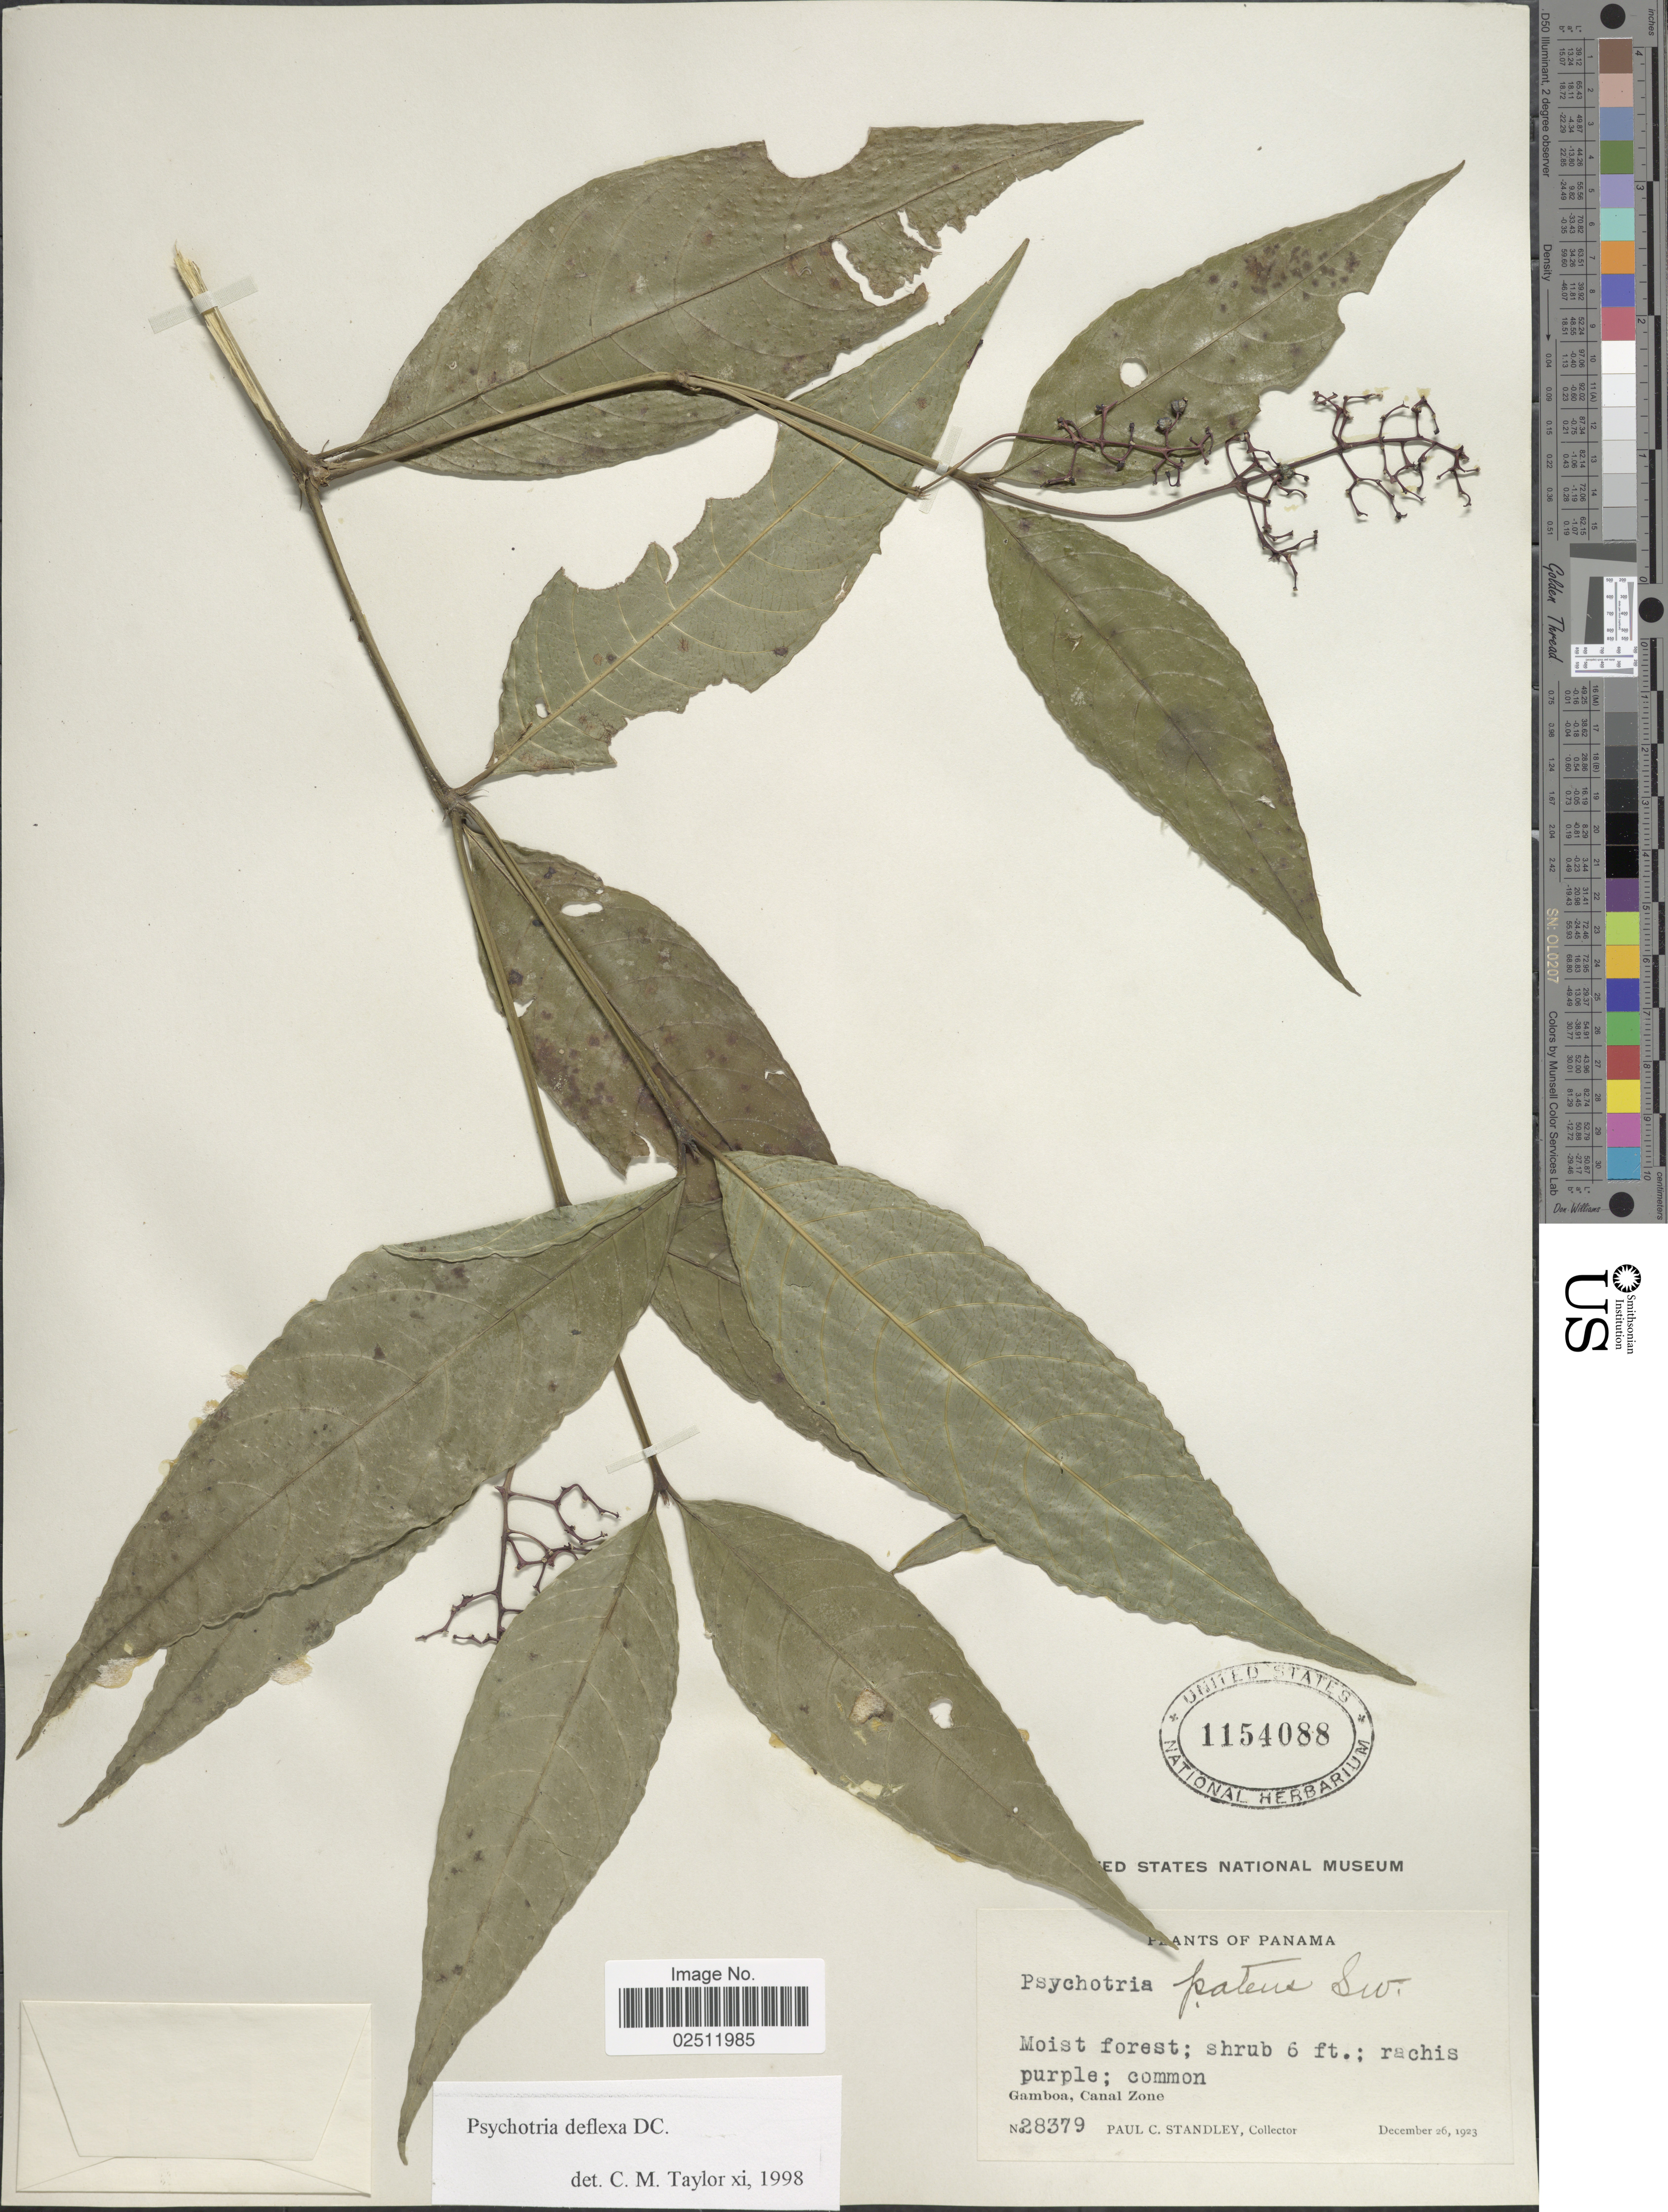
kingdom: Plantae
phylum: Tracheophyta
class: Magnoliopsida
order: Gentianales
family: Rubiaceae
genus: Psychotria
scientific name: Psychotria deflexa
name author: DC.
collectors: P. C. Standley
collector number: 28379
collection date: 1923-12-26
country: Panama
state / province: Colón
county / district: Canal Zone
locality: Moist forest; Gamboa, Canal Zone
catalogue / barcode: US 1154088